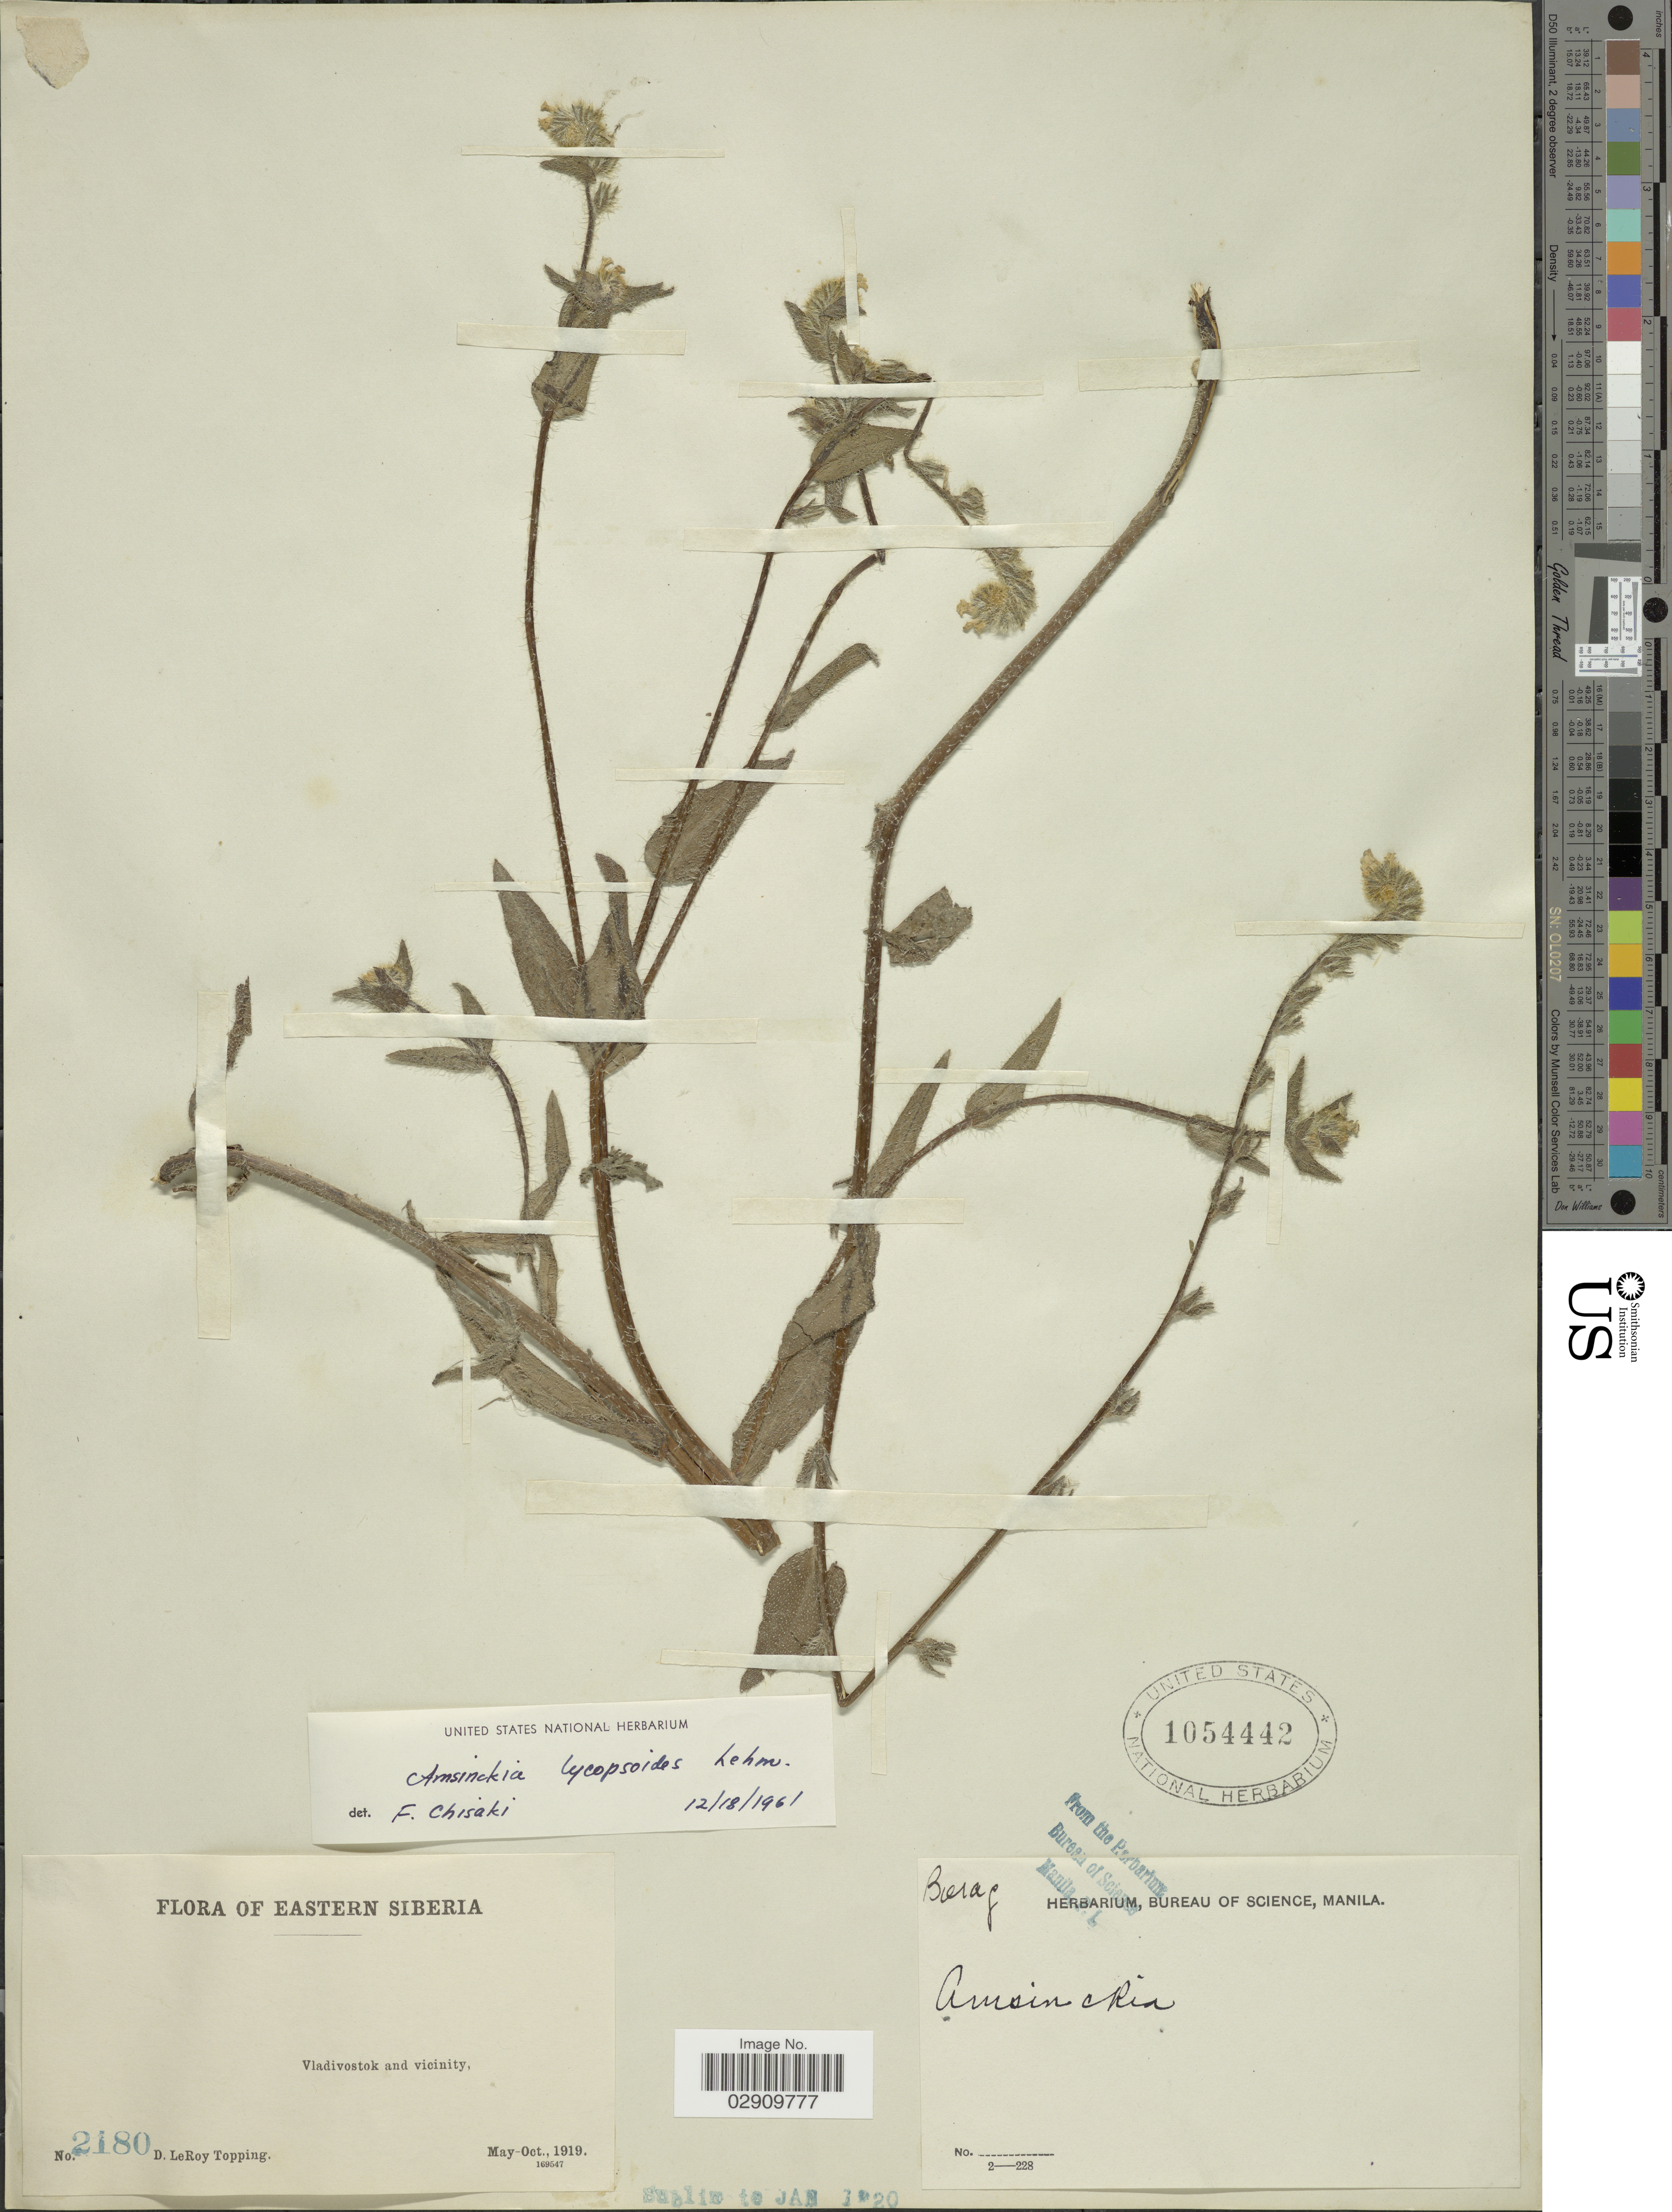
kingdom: Plantae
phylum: Tracheophyta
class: Magnoliopsida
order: Boraginales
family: Boraginaceae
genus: Amsinckia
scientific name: Amsinckia lycopsoides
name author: Lehm.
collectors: D. L. Topping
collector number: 2180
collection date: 1919-05/1919-10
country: Russian Federation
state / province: Primorsky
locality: Eastern Siberia, Vladivostok and vicinity.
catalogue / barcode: US 1054442